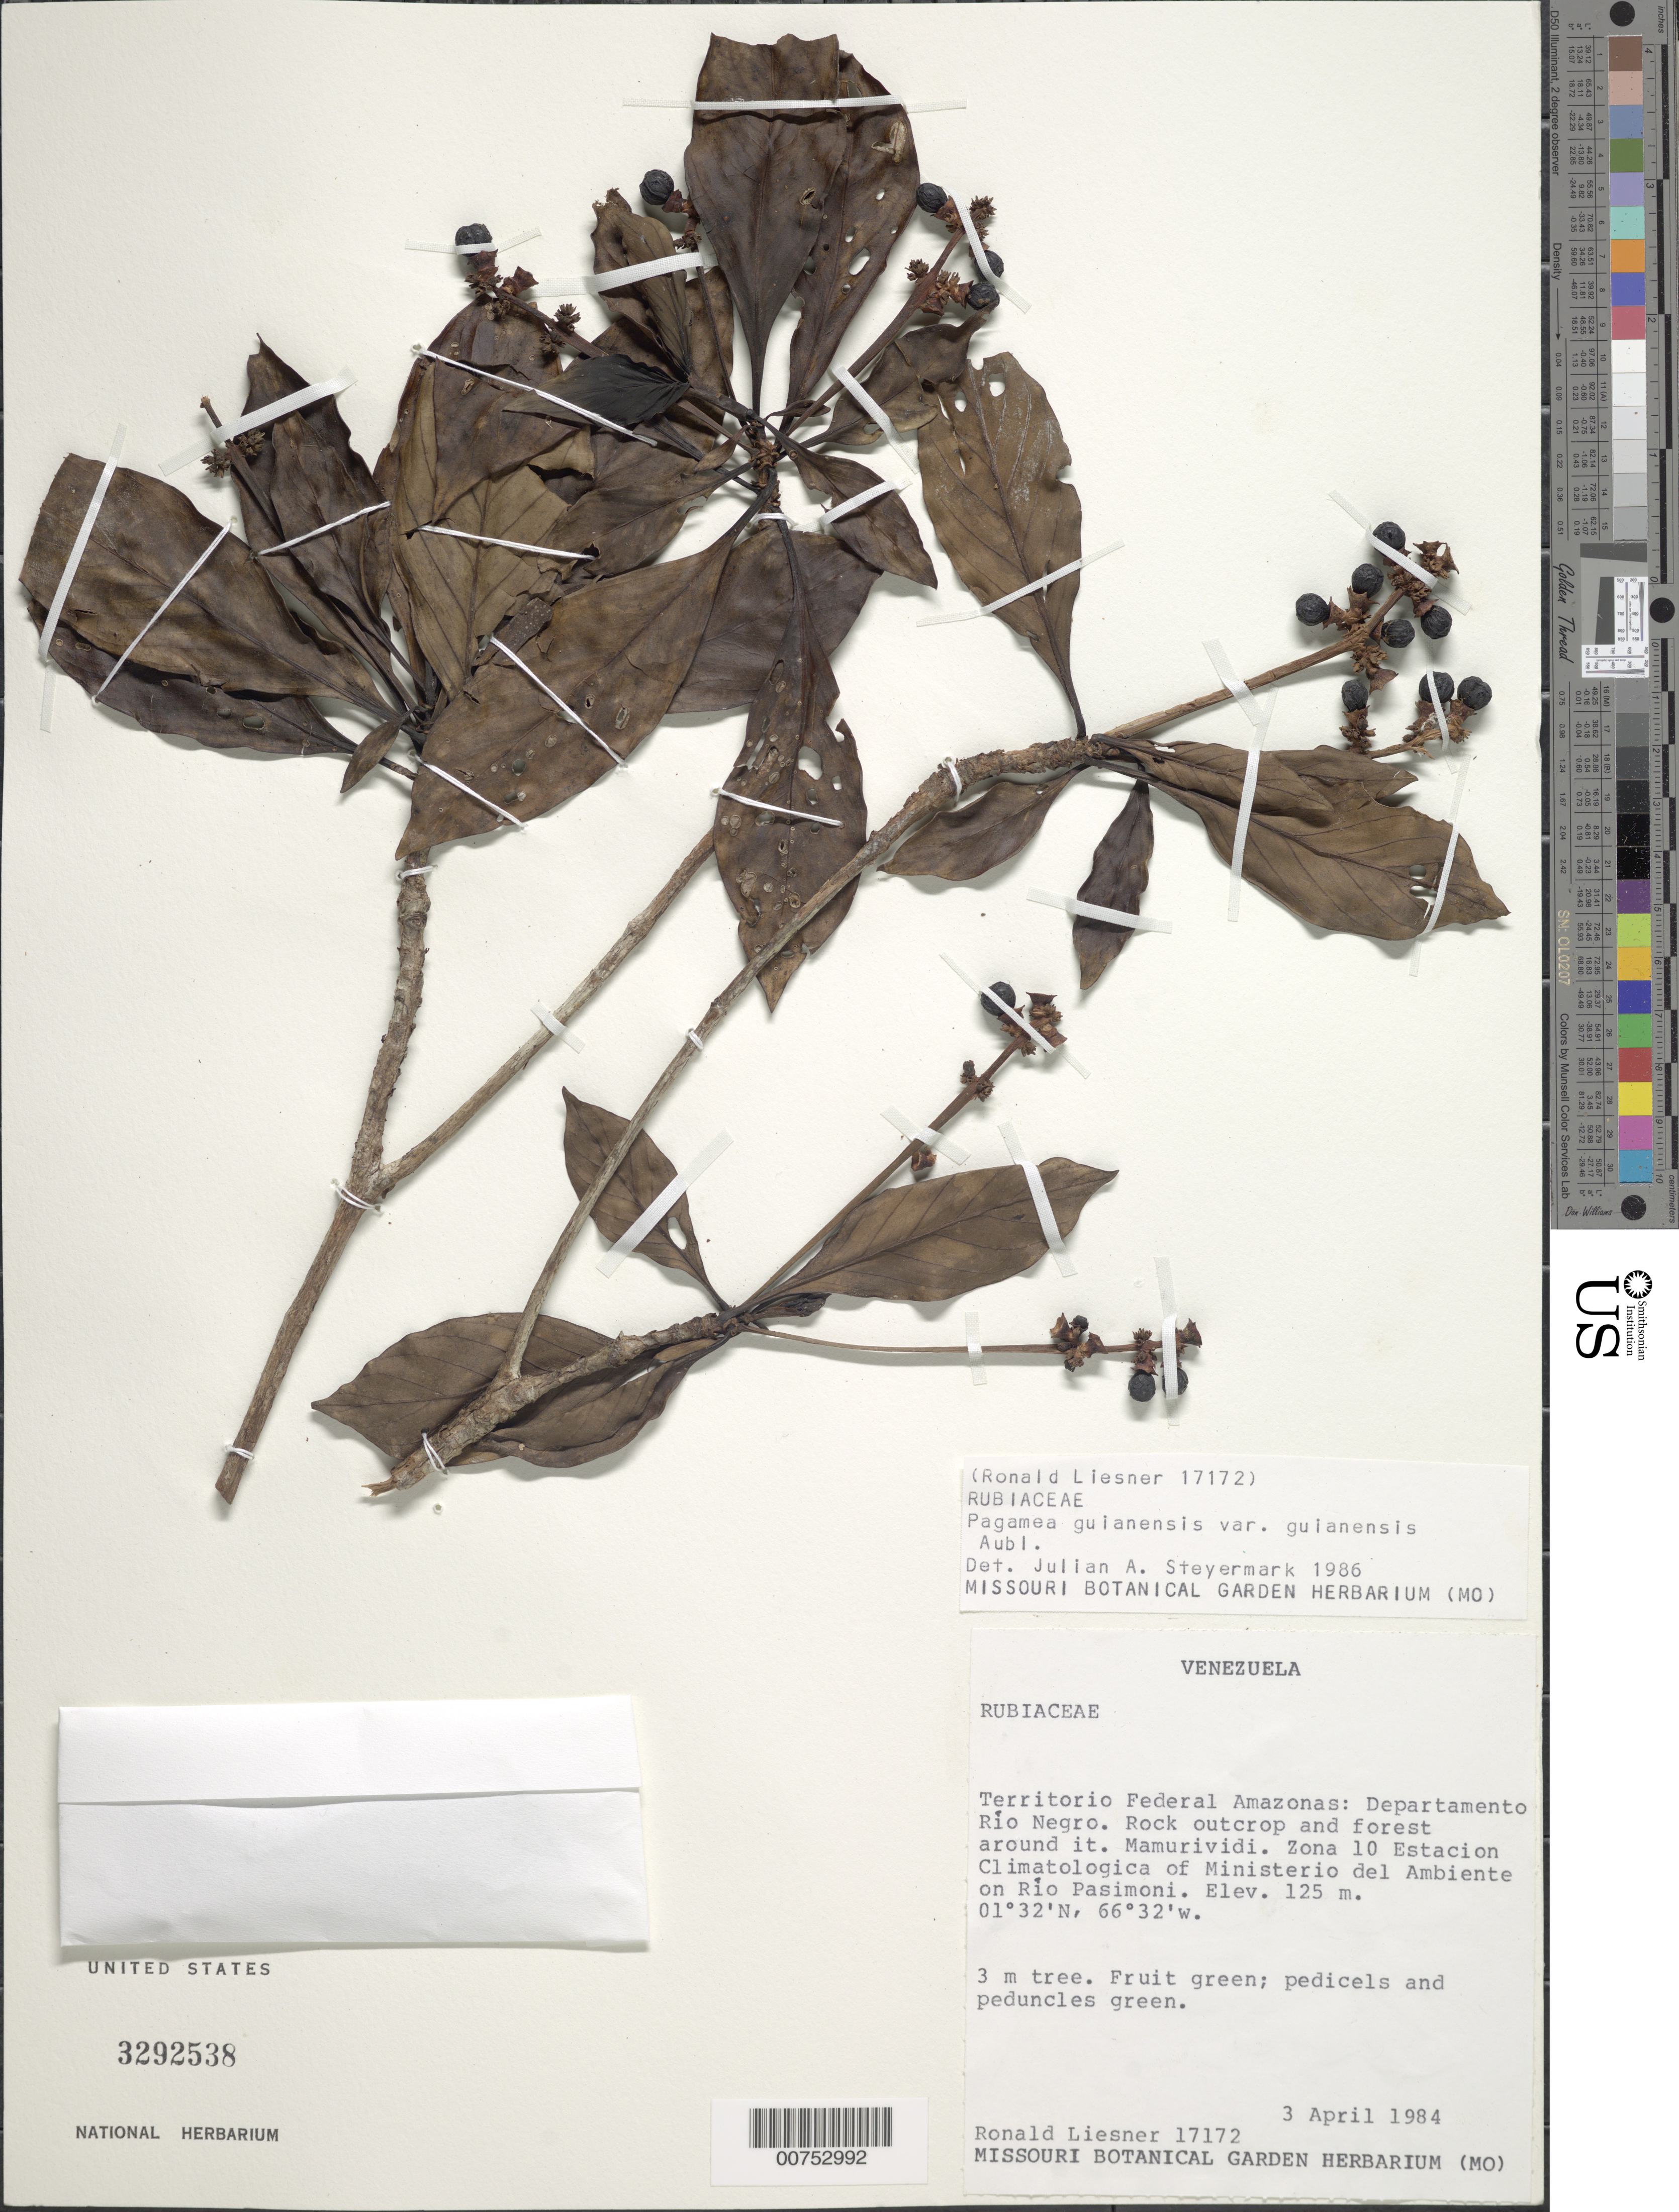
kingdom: Plantae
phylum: Tracheophyta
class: Magnoliopsida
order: Gentianales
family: Rubiaceae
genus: Pagamea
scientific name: Pagamea guianensis var. guianensis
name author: Aubl.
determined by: Steyermark, Julian A., (VEN)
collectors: R. L. Liesner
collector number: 17172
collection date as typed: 3-Apr-84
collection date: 1984-04-03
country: Venezuela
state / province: Amazonas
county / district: Río Negro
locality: Mamurividi. Zona 10 Estacion Climatologica of Ministerío del Ambiente on Río Pasimoni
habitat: Rock outcrop and forest around it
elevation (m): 125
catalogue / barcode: US 3292538